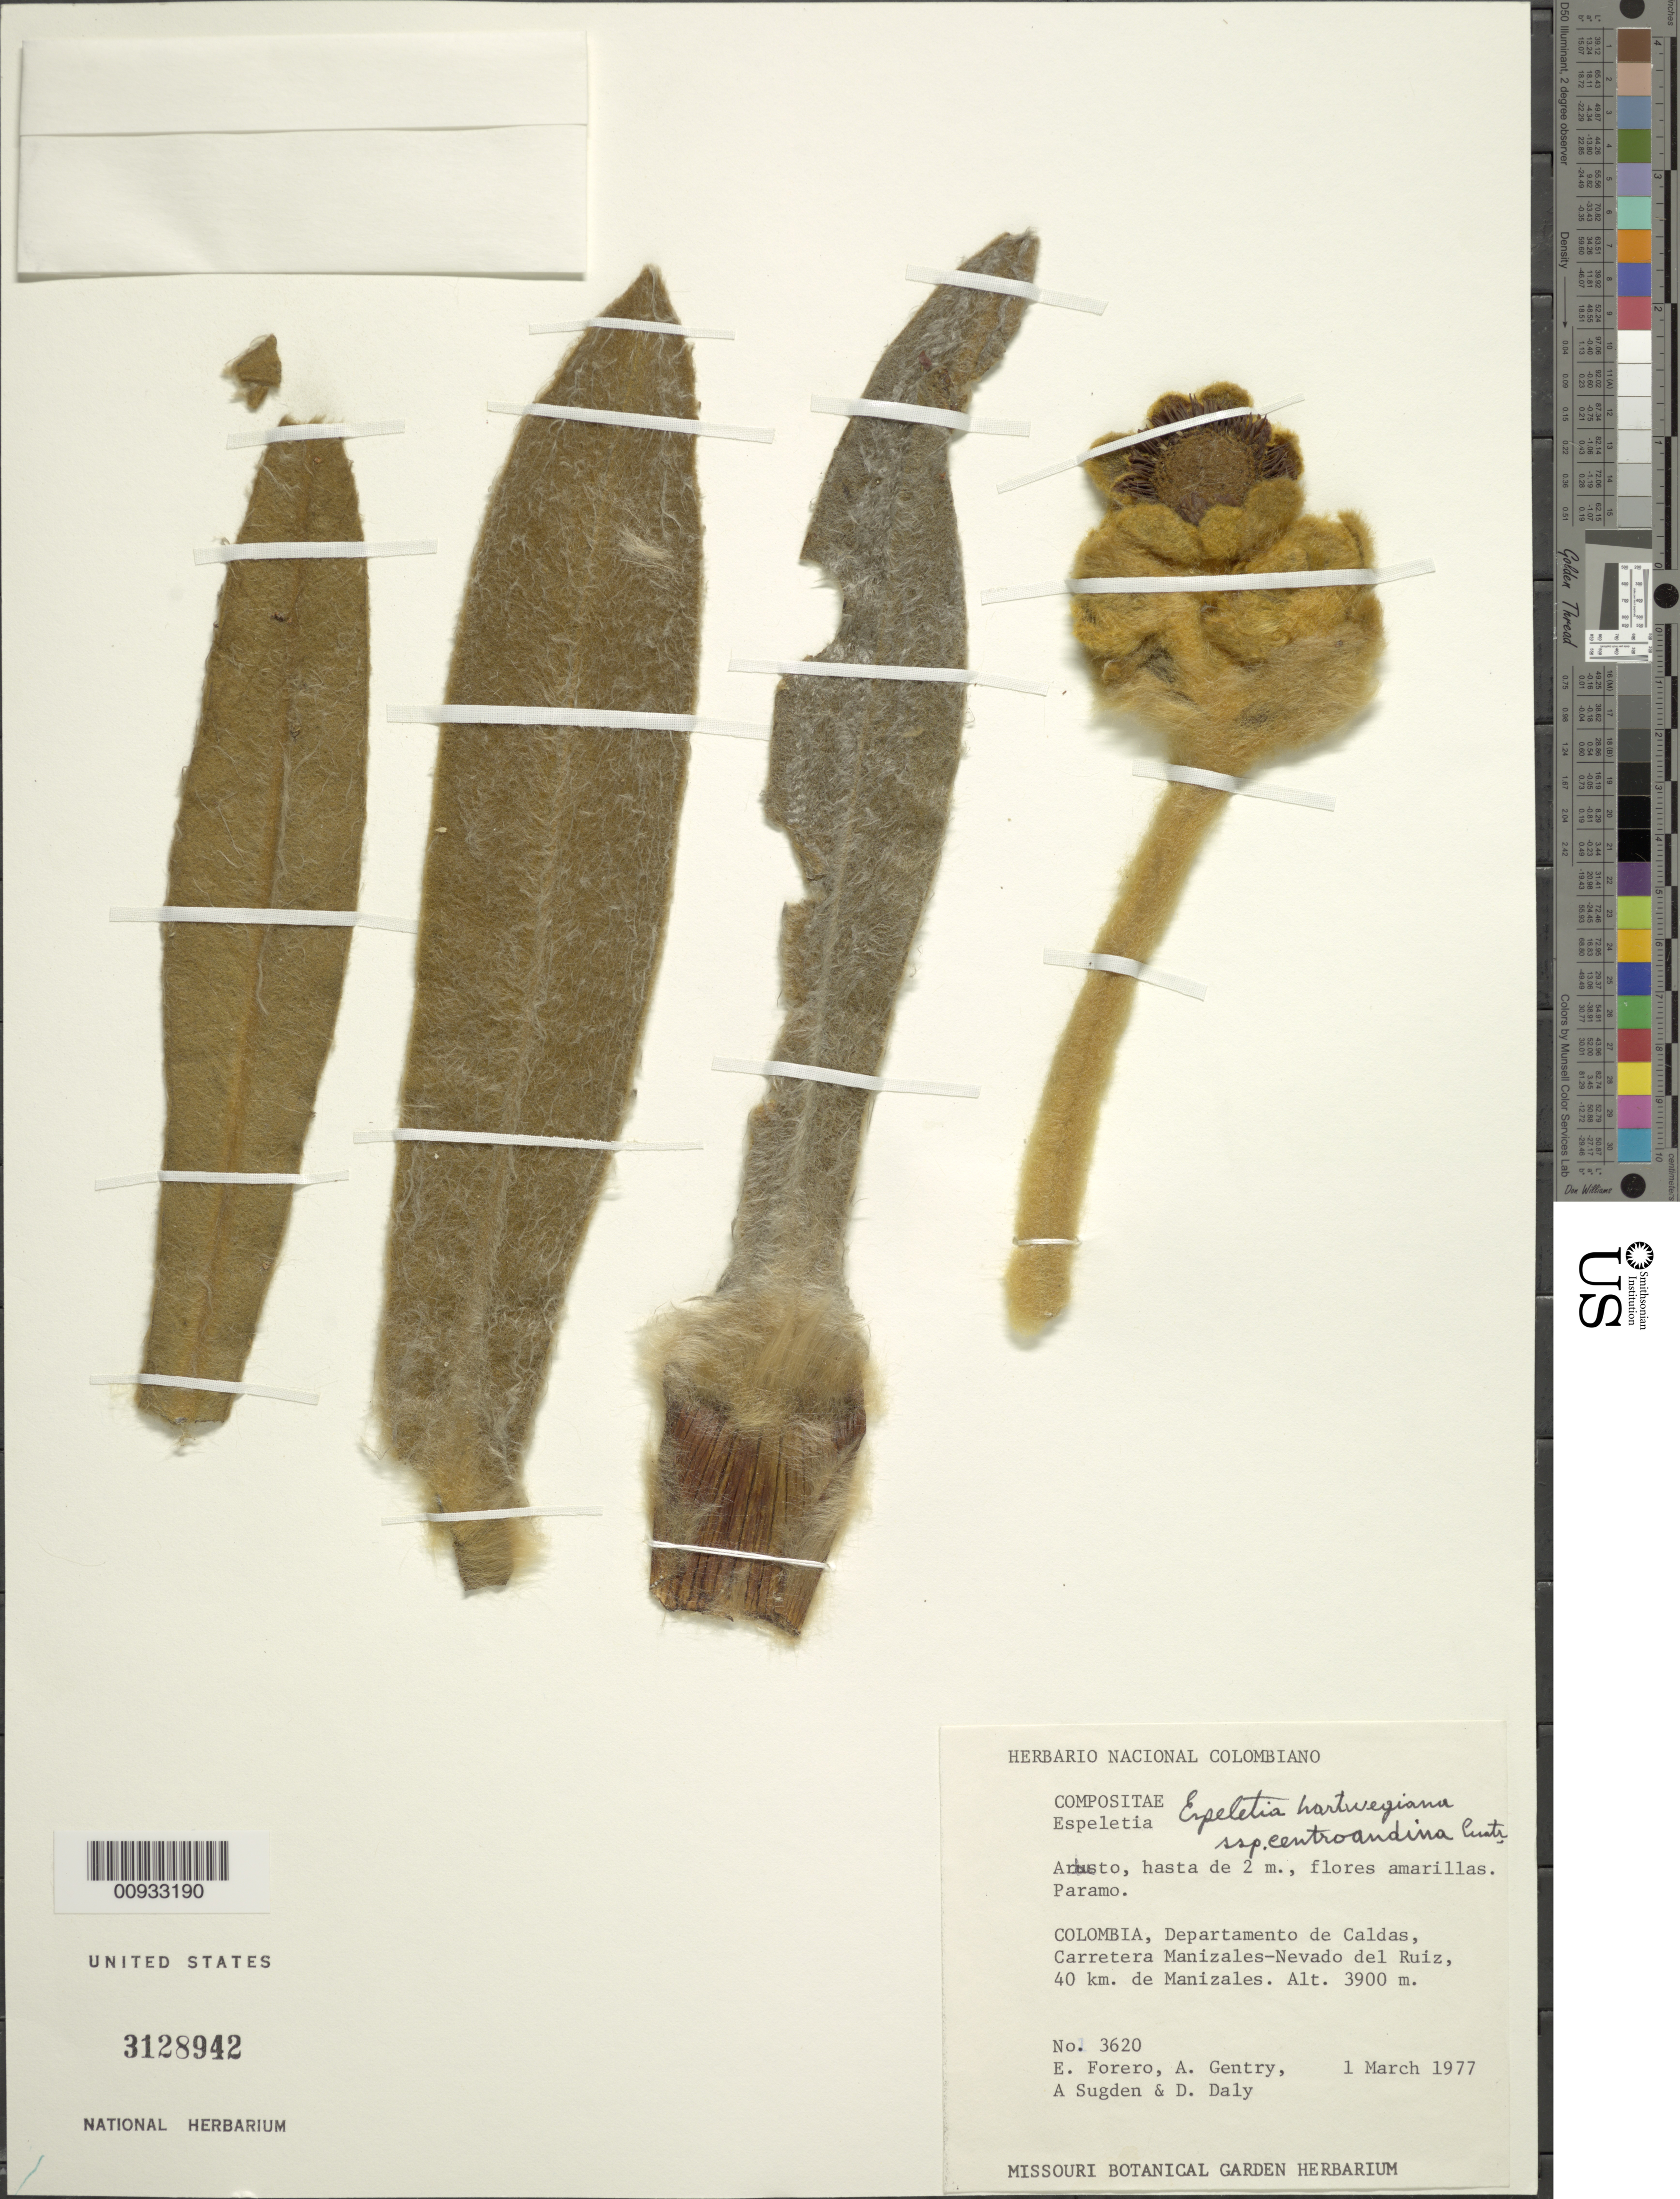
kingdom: Plantae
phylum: Tracheophyta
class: Magnoliopsida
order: Asterales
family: Asteraceae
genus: Espeletia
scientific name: Espeletia hartwegiana subsp. centroandina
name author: Cuatrec.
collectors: E. Forero, A. H. Gentry, A. Sugden & D. C. Daly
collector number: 3620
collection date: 1977-03-01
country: Colombia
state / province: Caldas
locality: Carretera Manizales-Nevado del Ruiz, 40 km. de Manizales.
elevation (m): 3900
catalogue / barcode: US 3128942